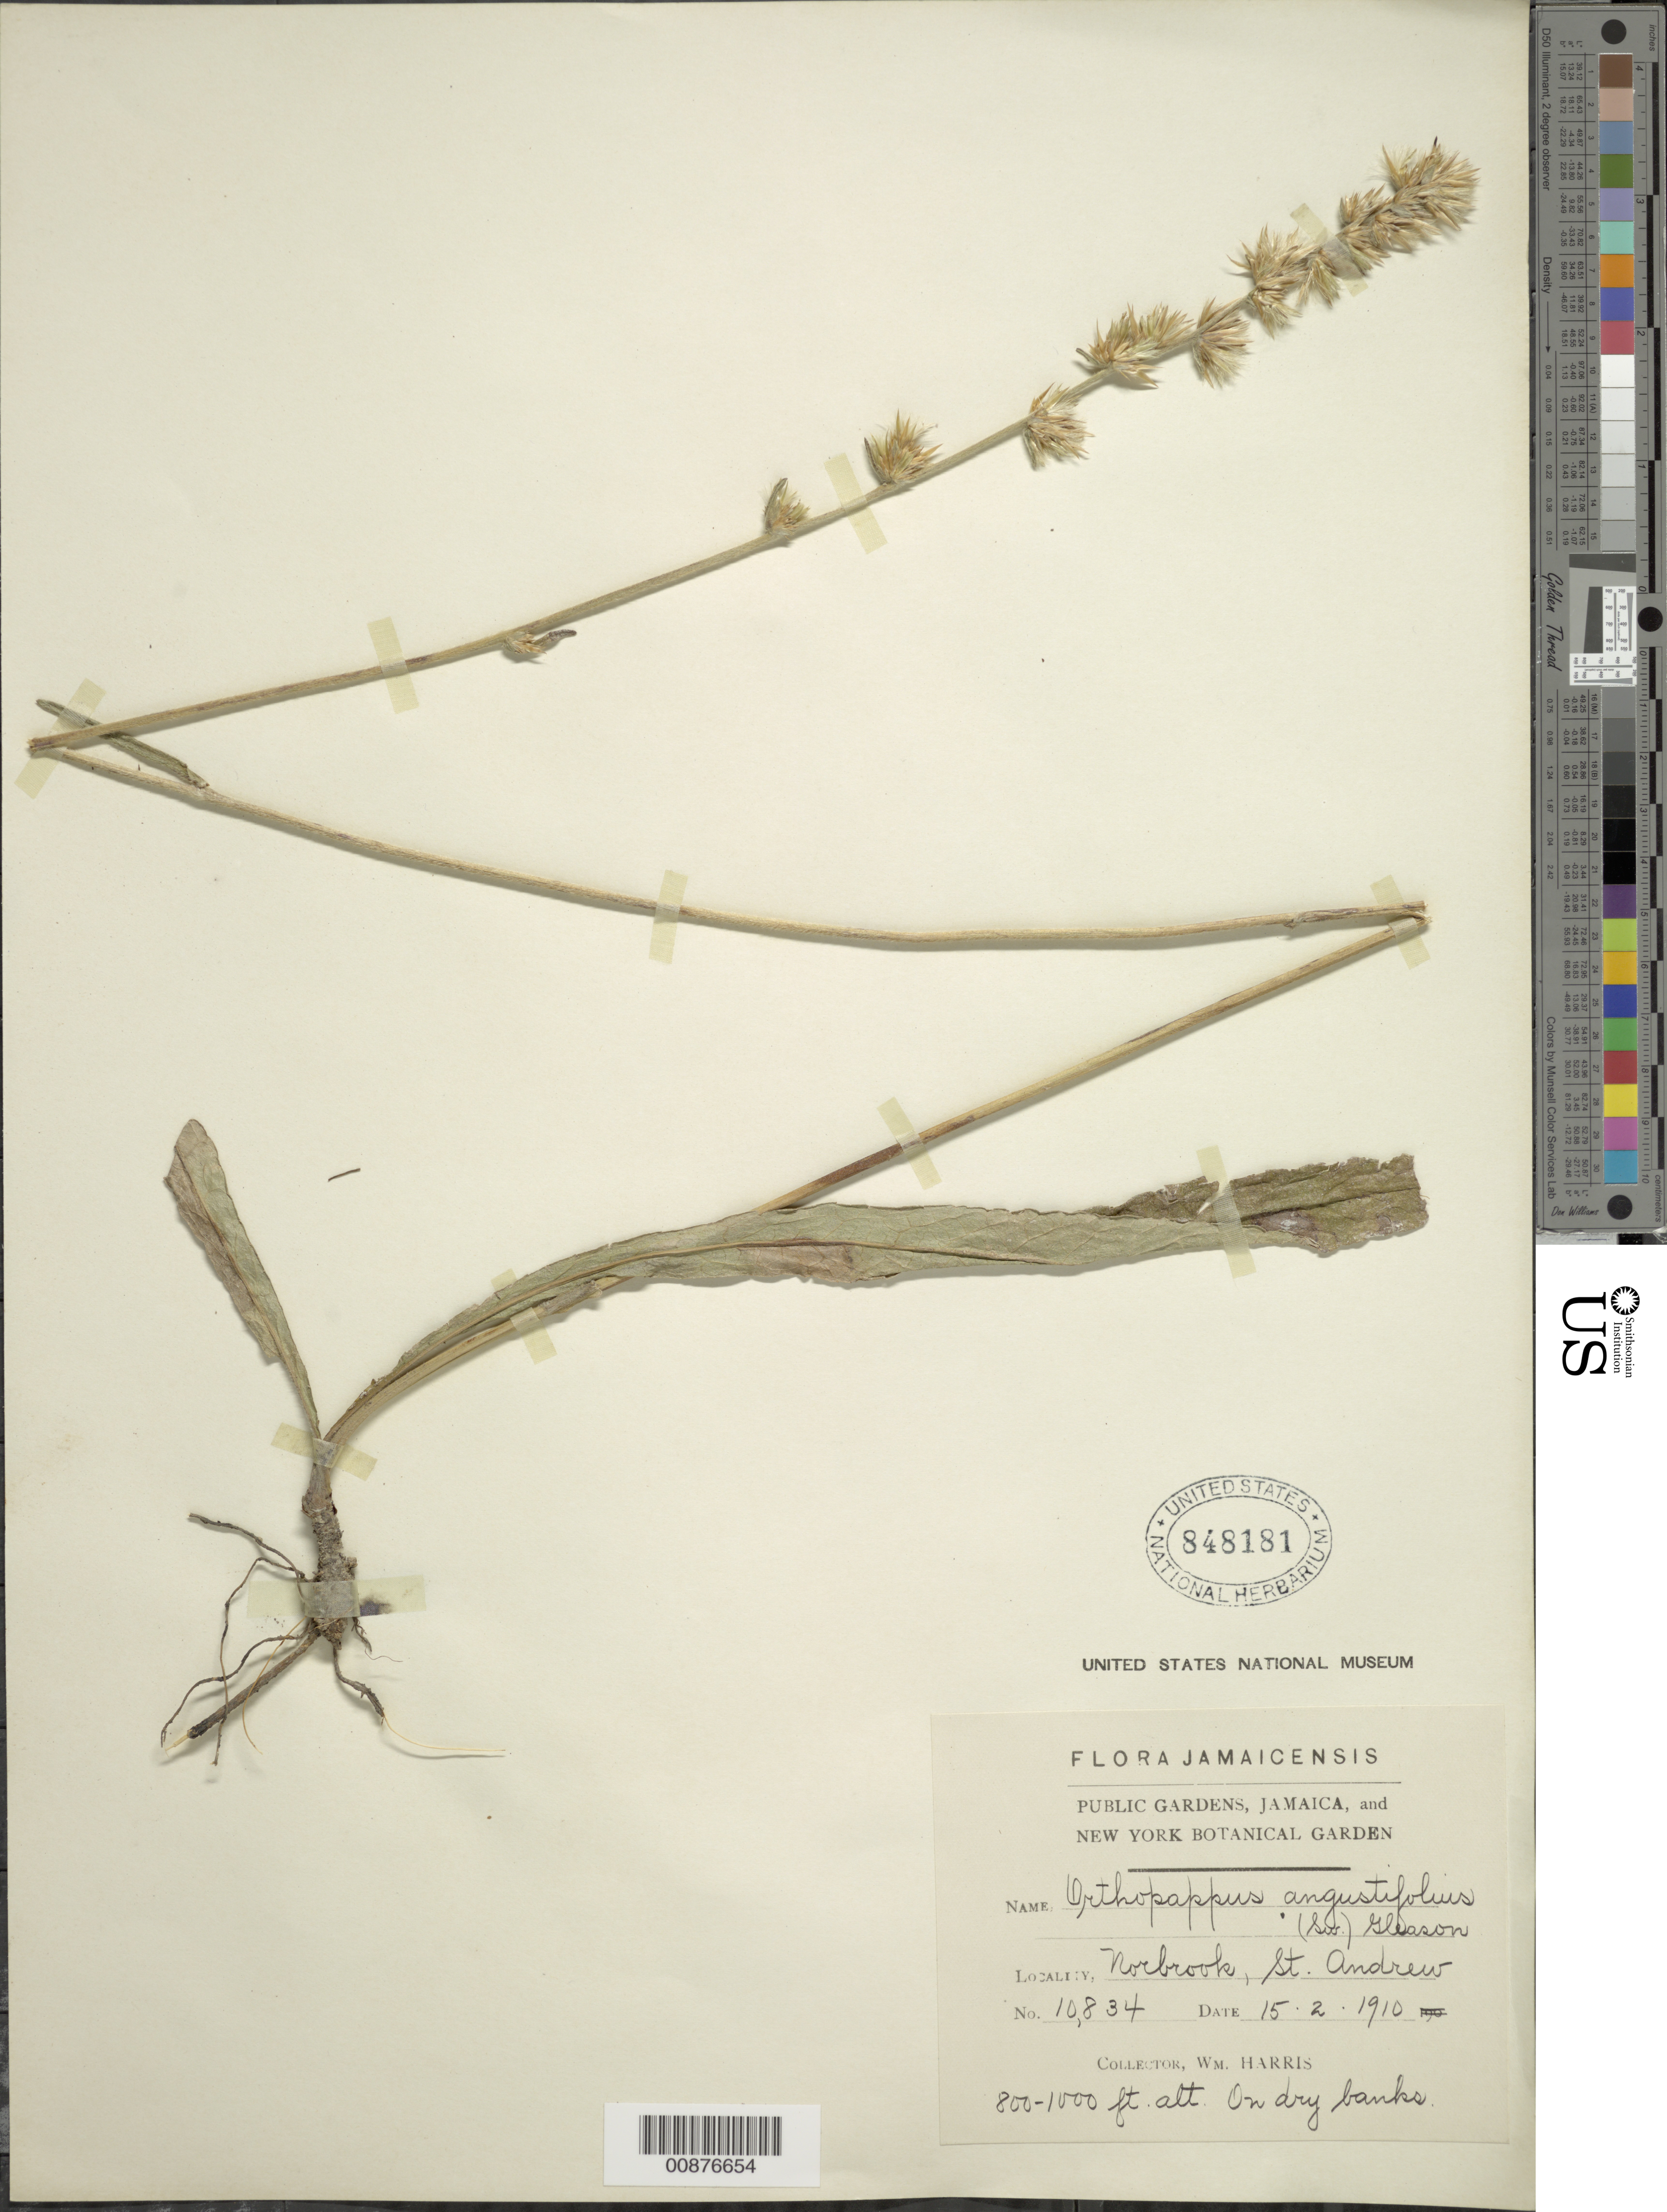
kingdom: Plantae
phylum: Tracheophyta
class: Magnoliopsida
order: Asterales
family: Asteraceae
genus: Orthopappus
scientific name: Orthopappus angustifolius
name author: (Sw.) Gleason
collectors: W. H. Harris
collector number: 10834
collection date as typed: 15 Feb 1910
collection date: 1910-02-15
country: Jamaica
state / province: Saint Andrew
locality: Norbrook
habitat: On dry banks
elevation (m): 244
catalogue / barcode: US 848181